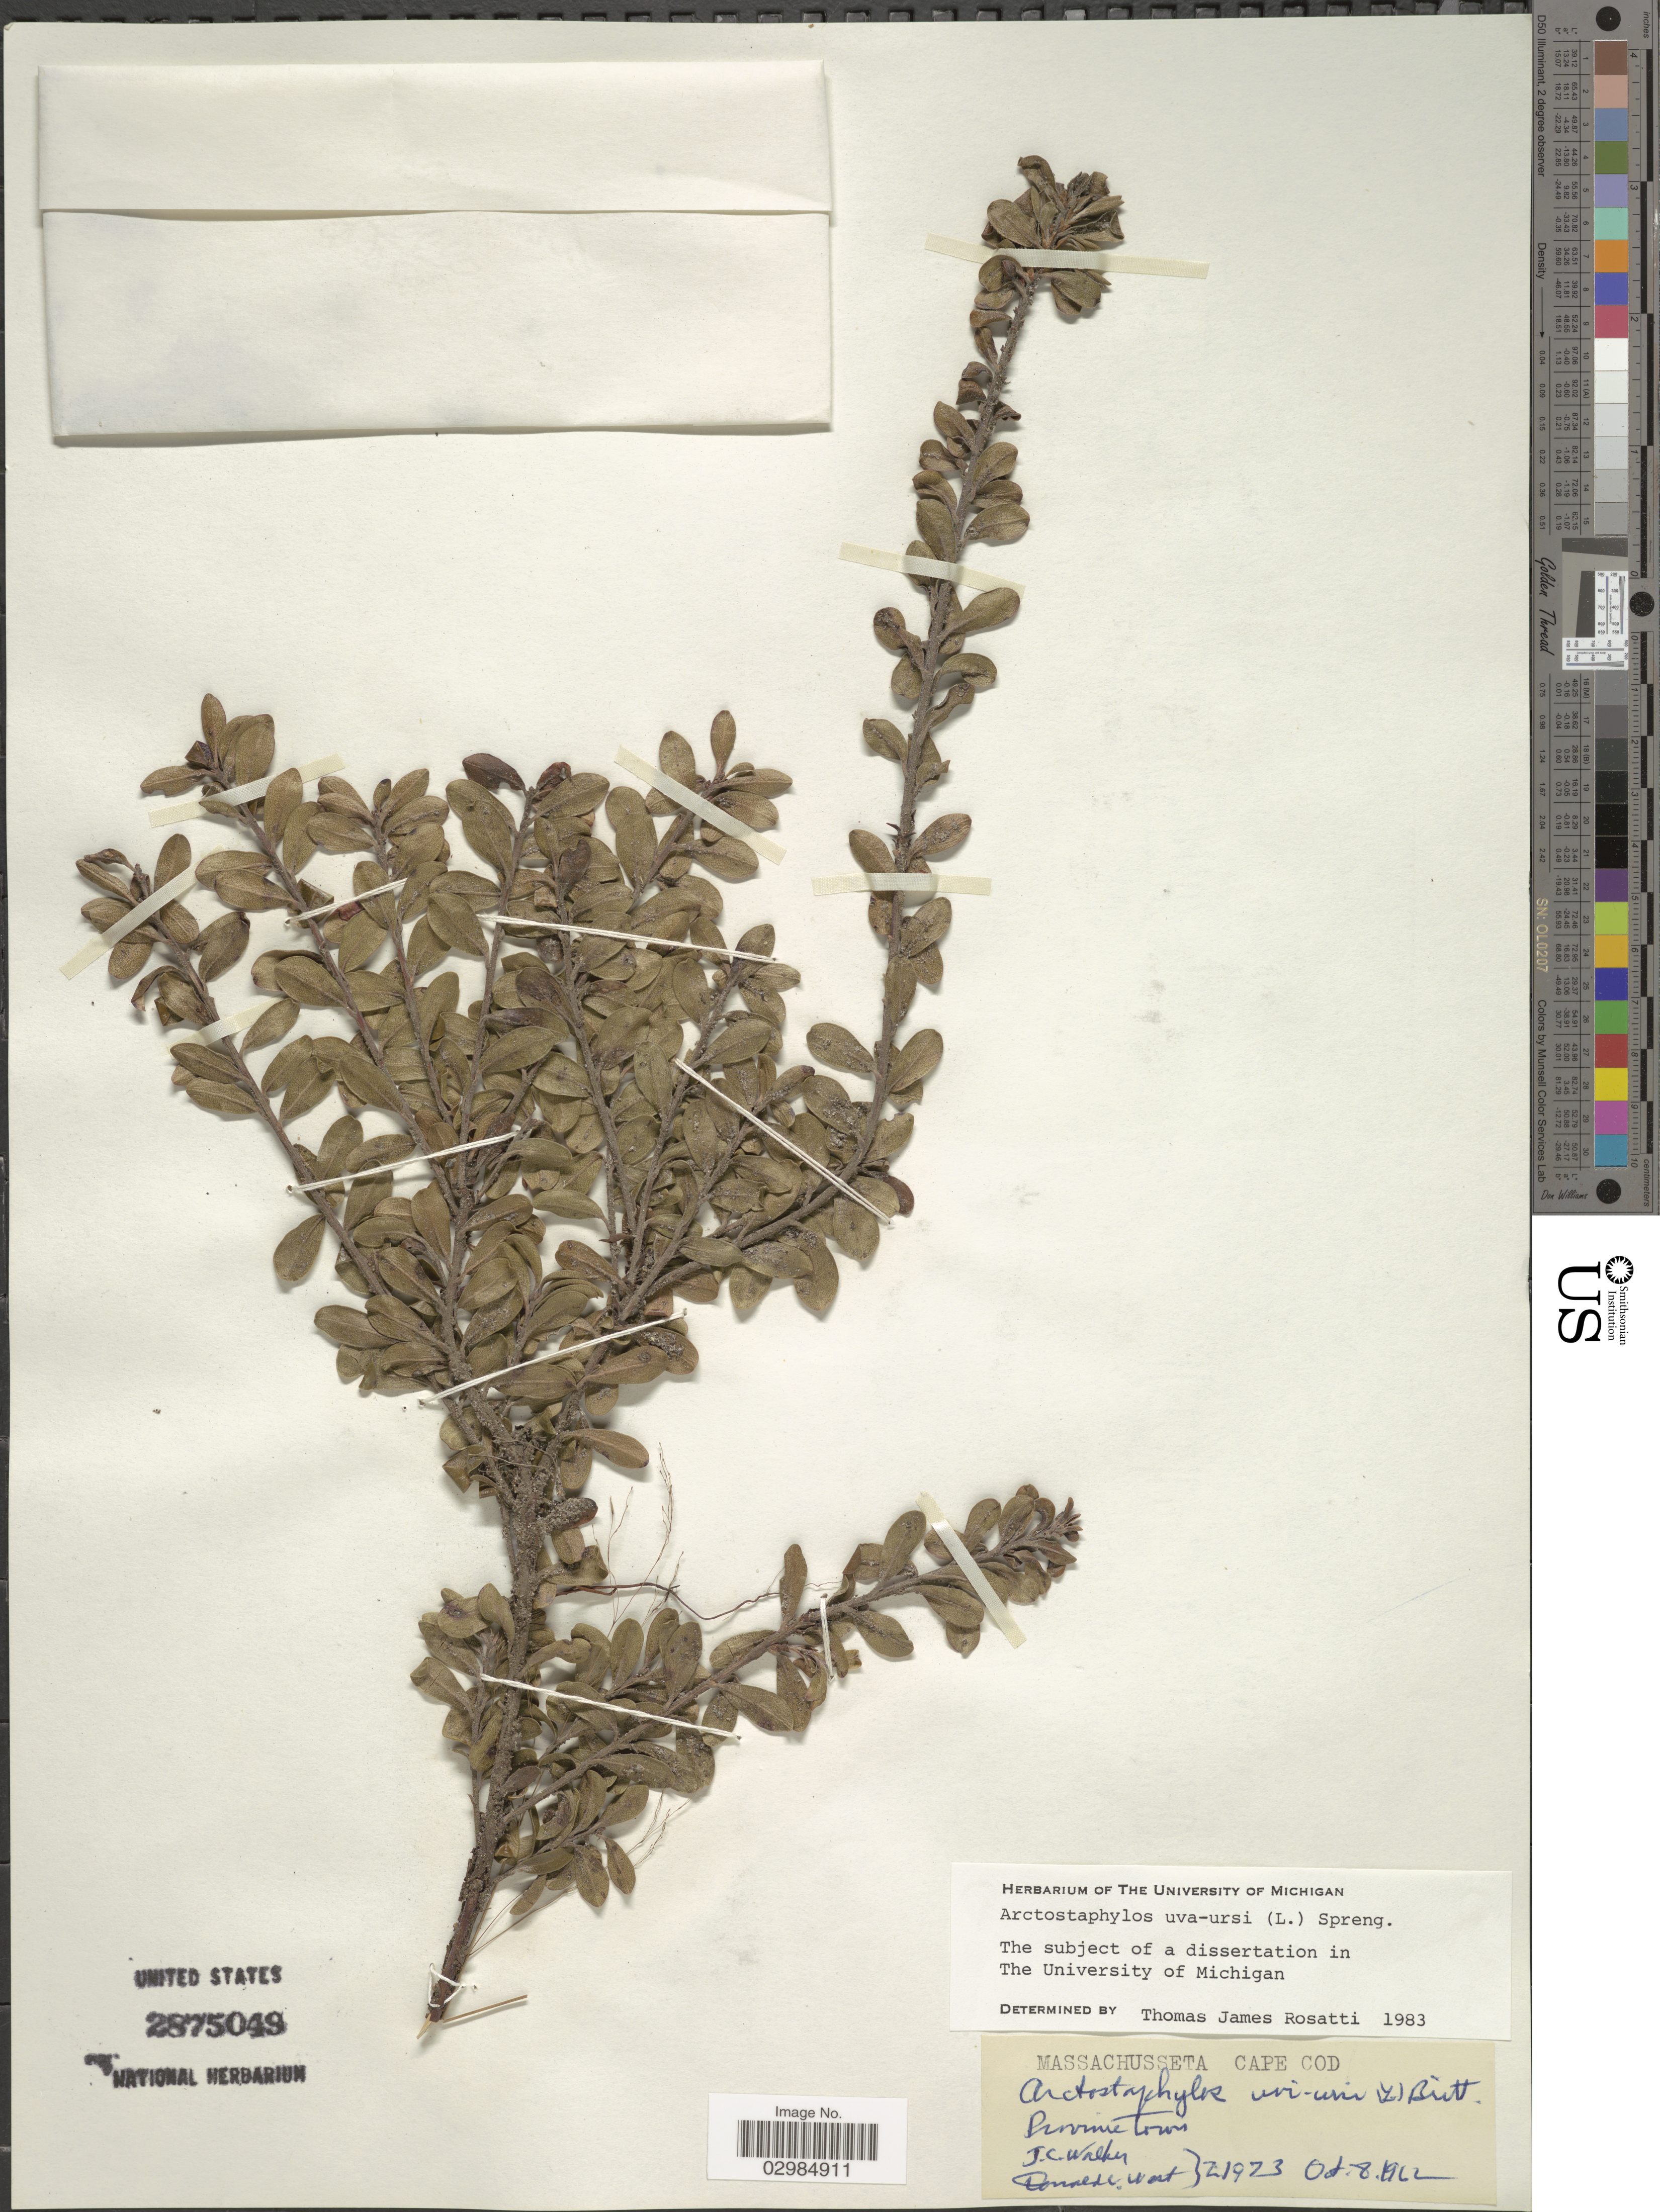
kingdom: Plantae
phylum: Tracheophyta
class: Magnoliopsida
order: Ericales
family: Ericaceae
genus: Arctostaphylos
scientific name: Arctostaphylos uva-ursi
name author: (L.) Spreng.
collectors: J. Walker & D. Wert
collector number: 21923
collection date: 1962-10-08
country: United States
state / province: Massachusetts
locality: Cape Cod. Province Towns.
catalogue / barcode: US 2875048